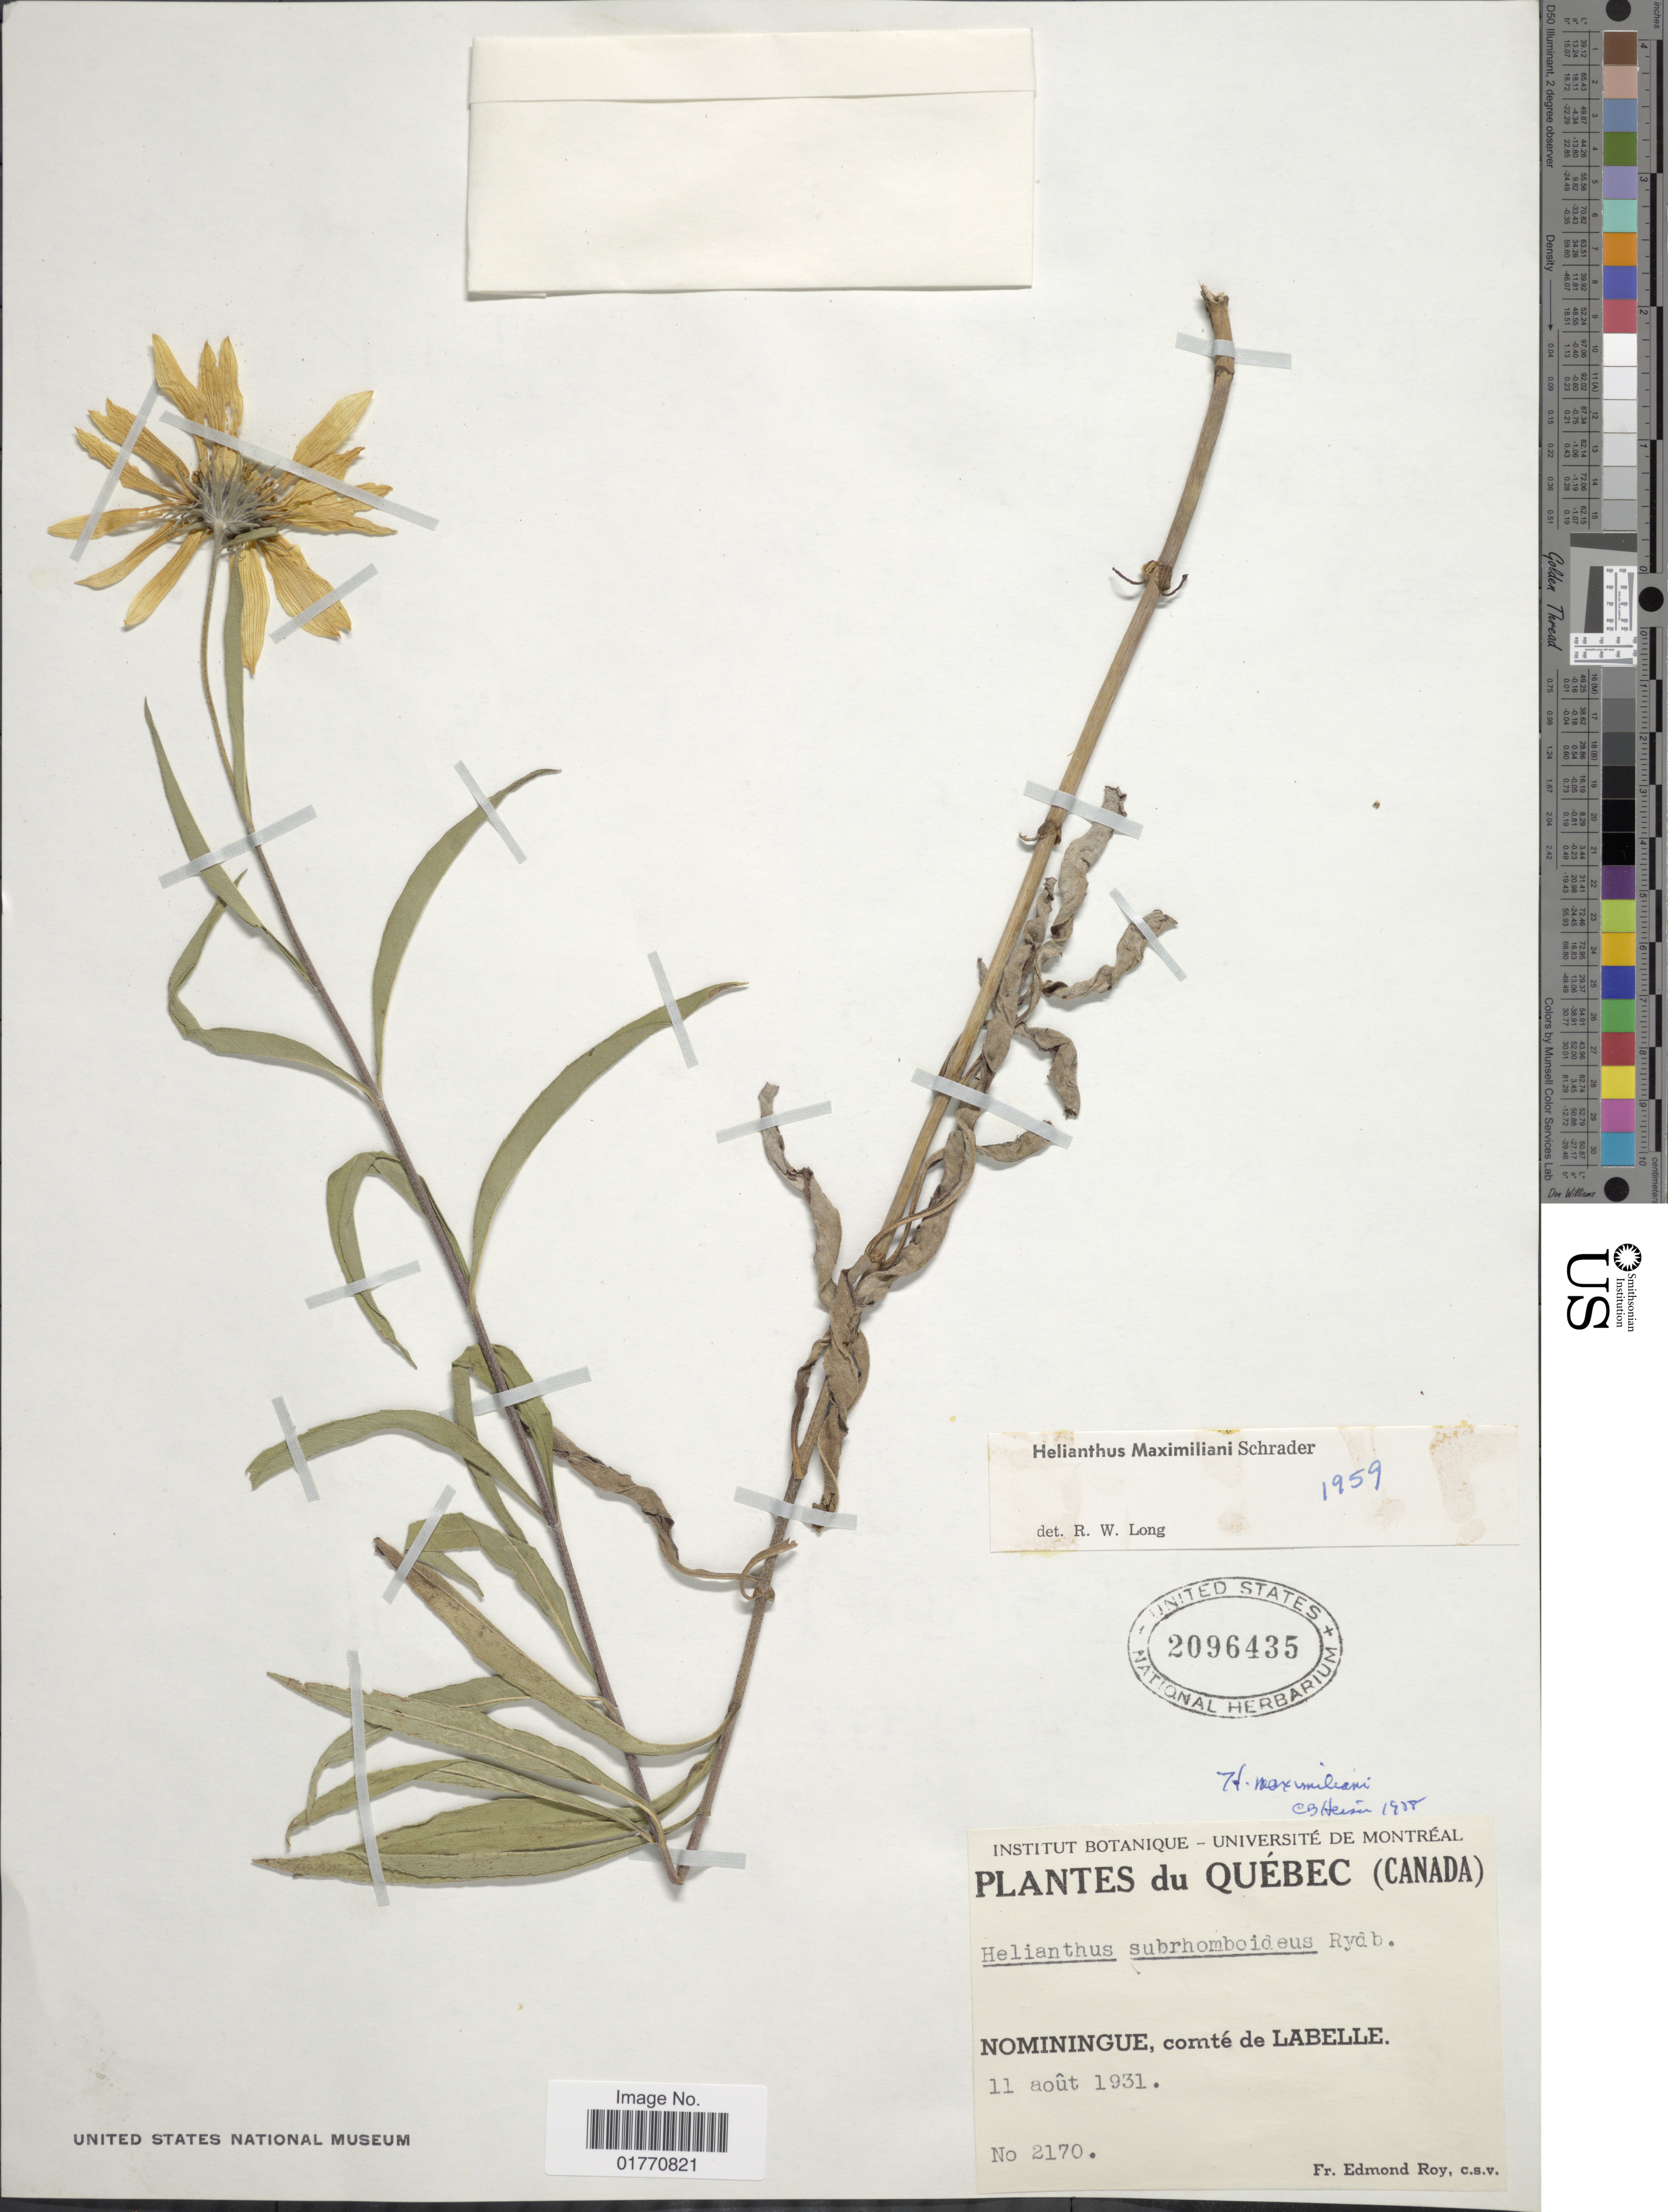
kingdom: Plantae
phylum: Tracheophyta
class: Magnoliopsida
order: Asterales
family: Asteraceae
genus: Helianthus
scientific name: Helianthus maximiliani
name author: Schrad.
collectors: E. Roy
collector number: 2170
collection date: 1931-08-11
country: Canada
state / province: Quebec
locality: Nominingue, comté de Labelle.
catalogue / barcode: US 2096435